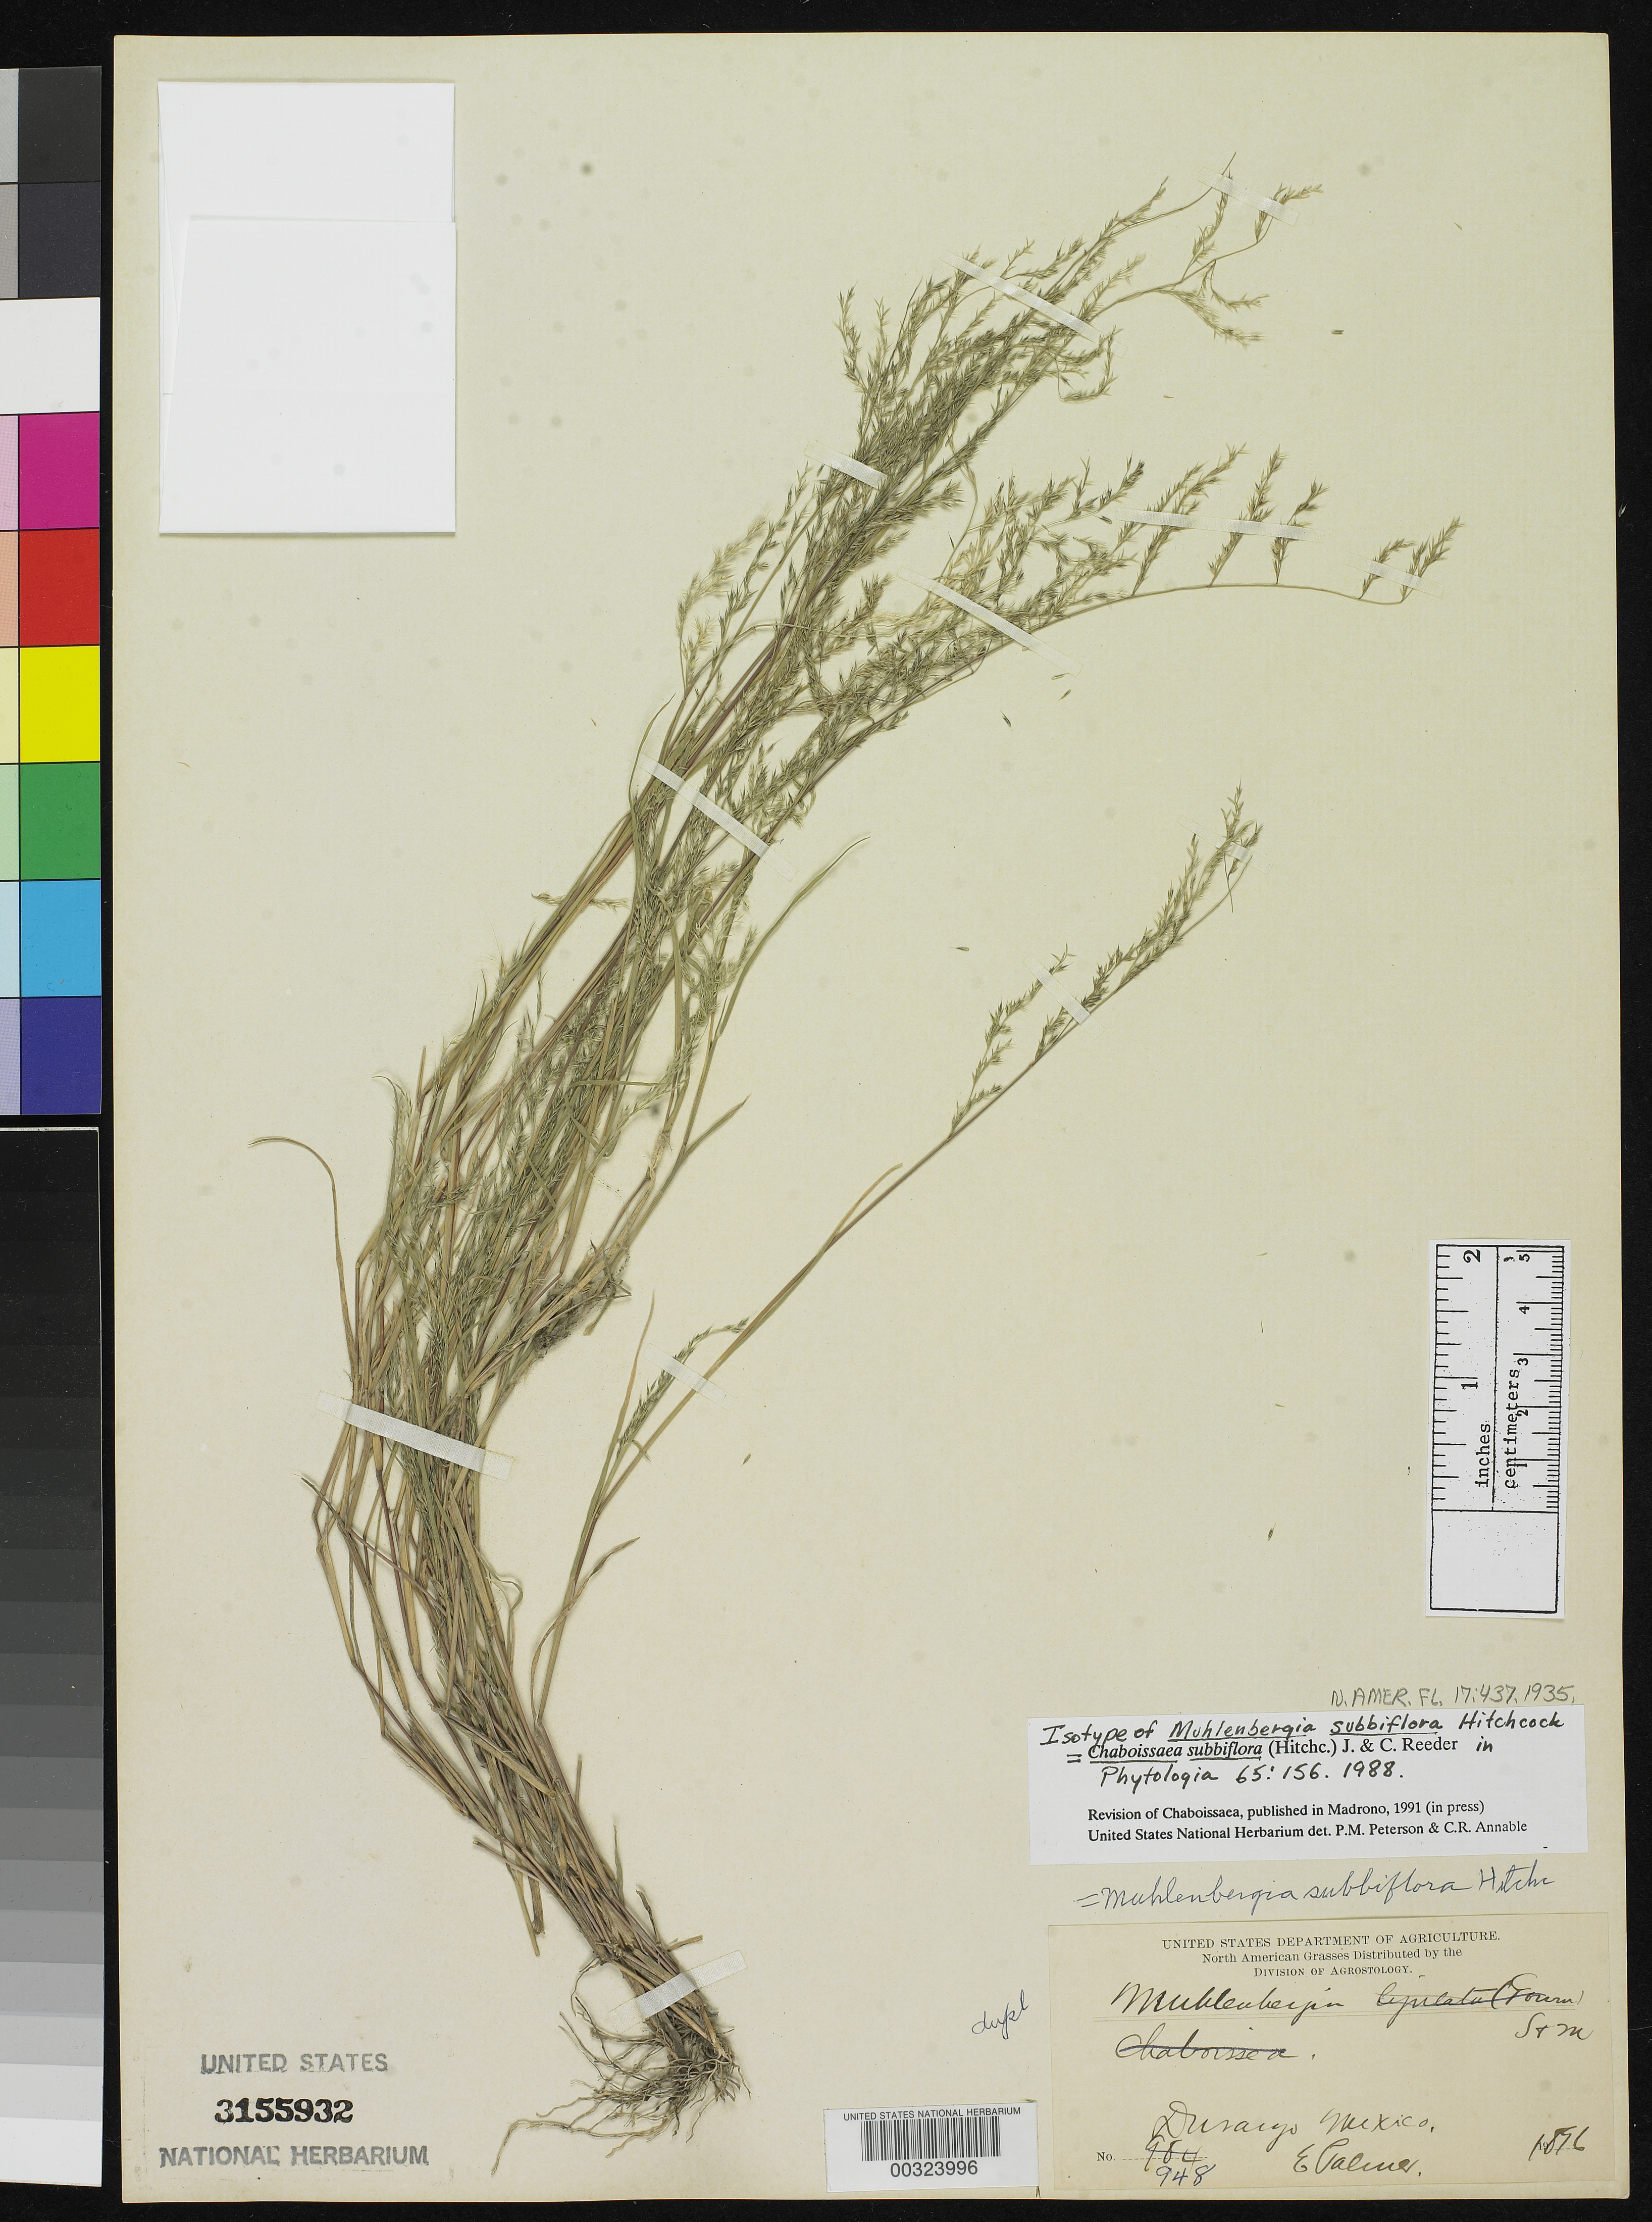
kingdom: Plantae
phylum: Tracheophyta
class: Liliopsida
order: Poales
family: Poaceae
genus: Muhlenbergia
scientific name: Muhlenbergia subbiflora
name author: Hitchc.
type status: Isotype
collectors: E. Palmer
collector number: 948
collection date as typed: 1896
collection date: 1896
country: Mexico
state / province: Durango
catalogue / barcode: US 3155932